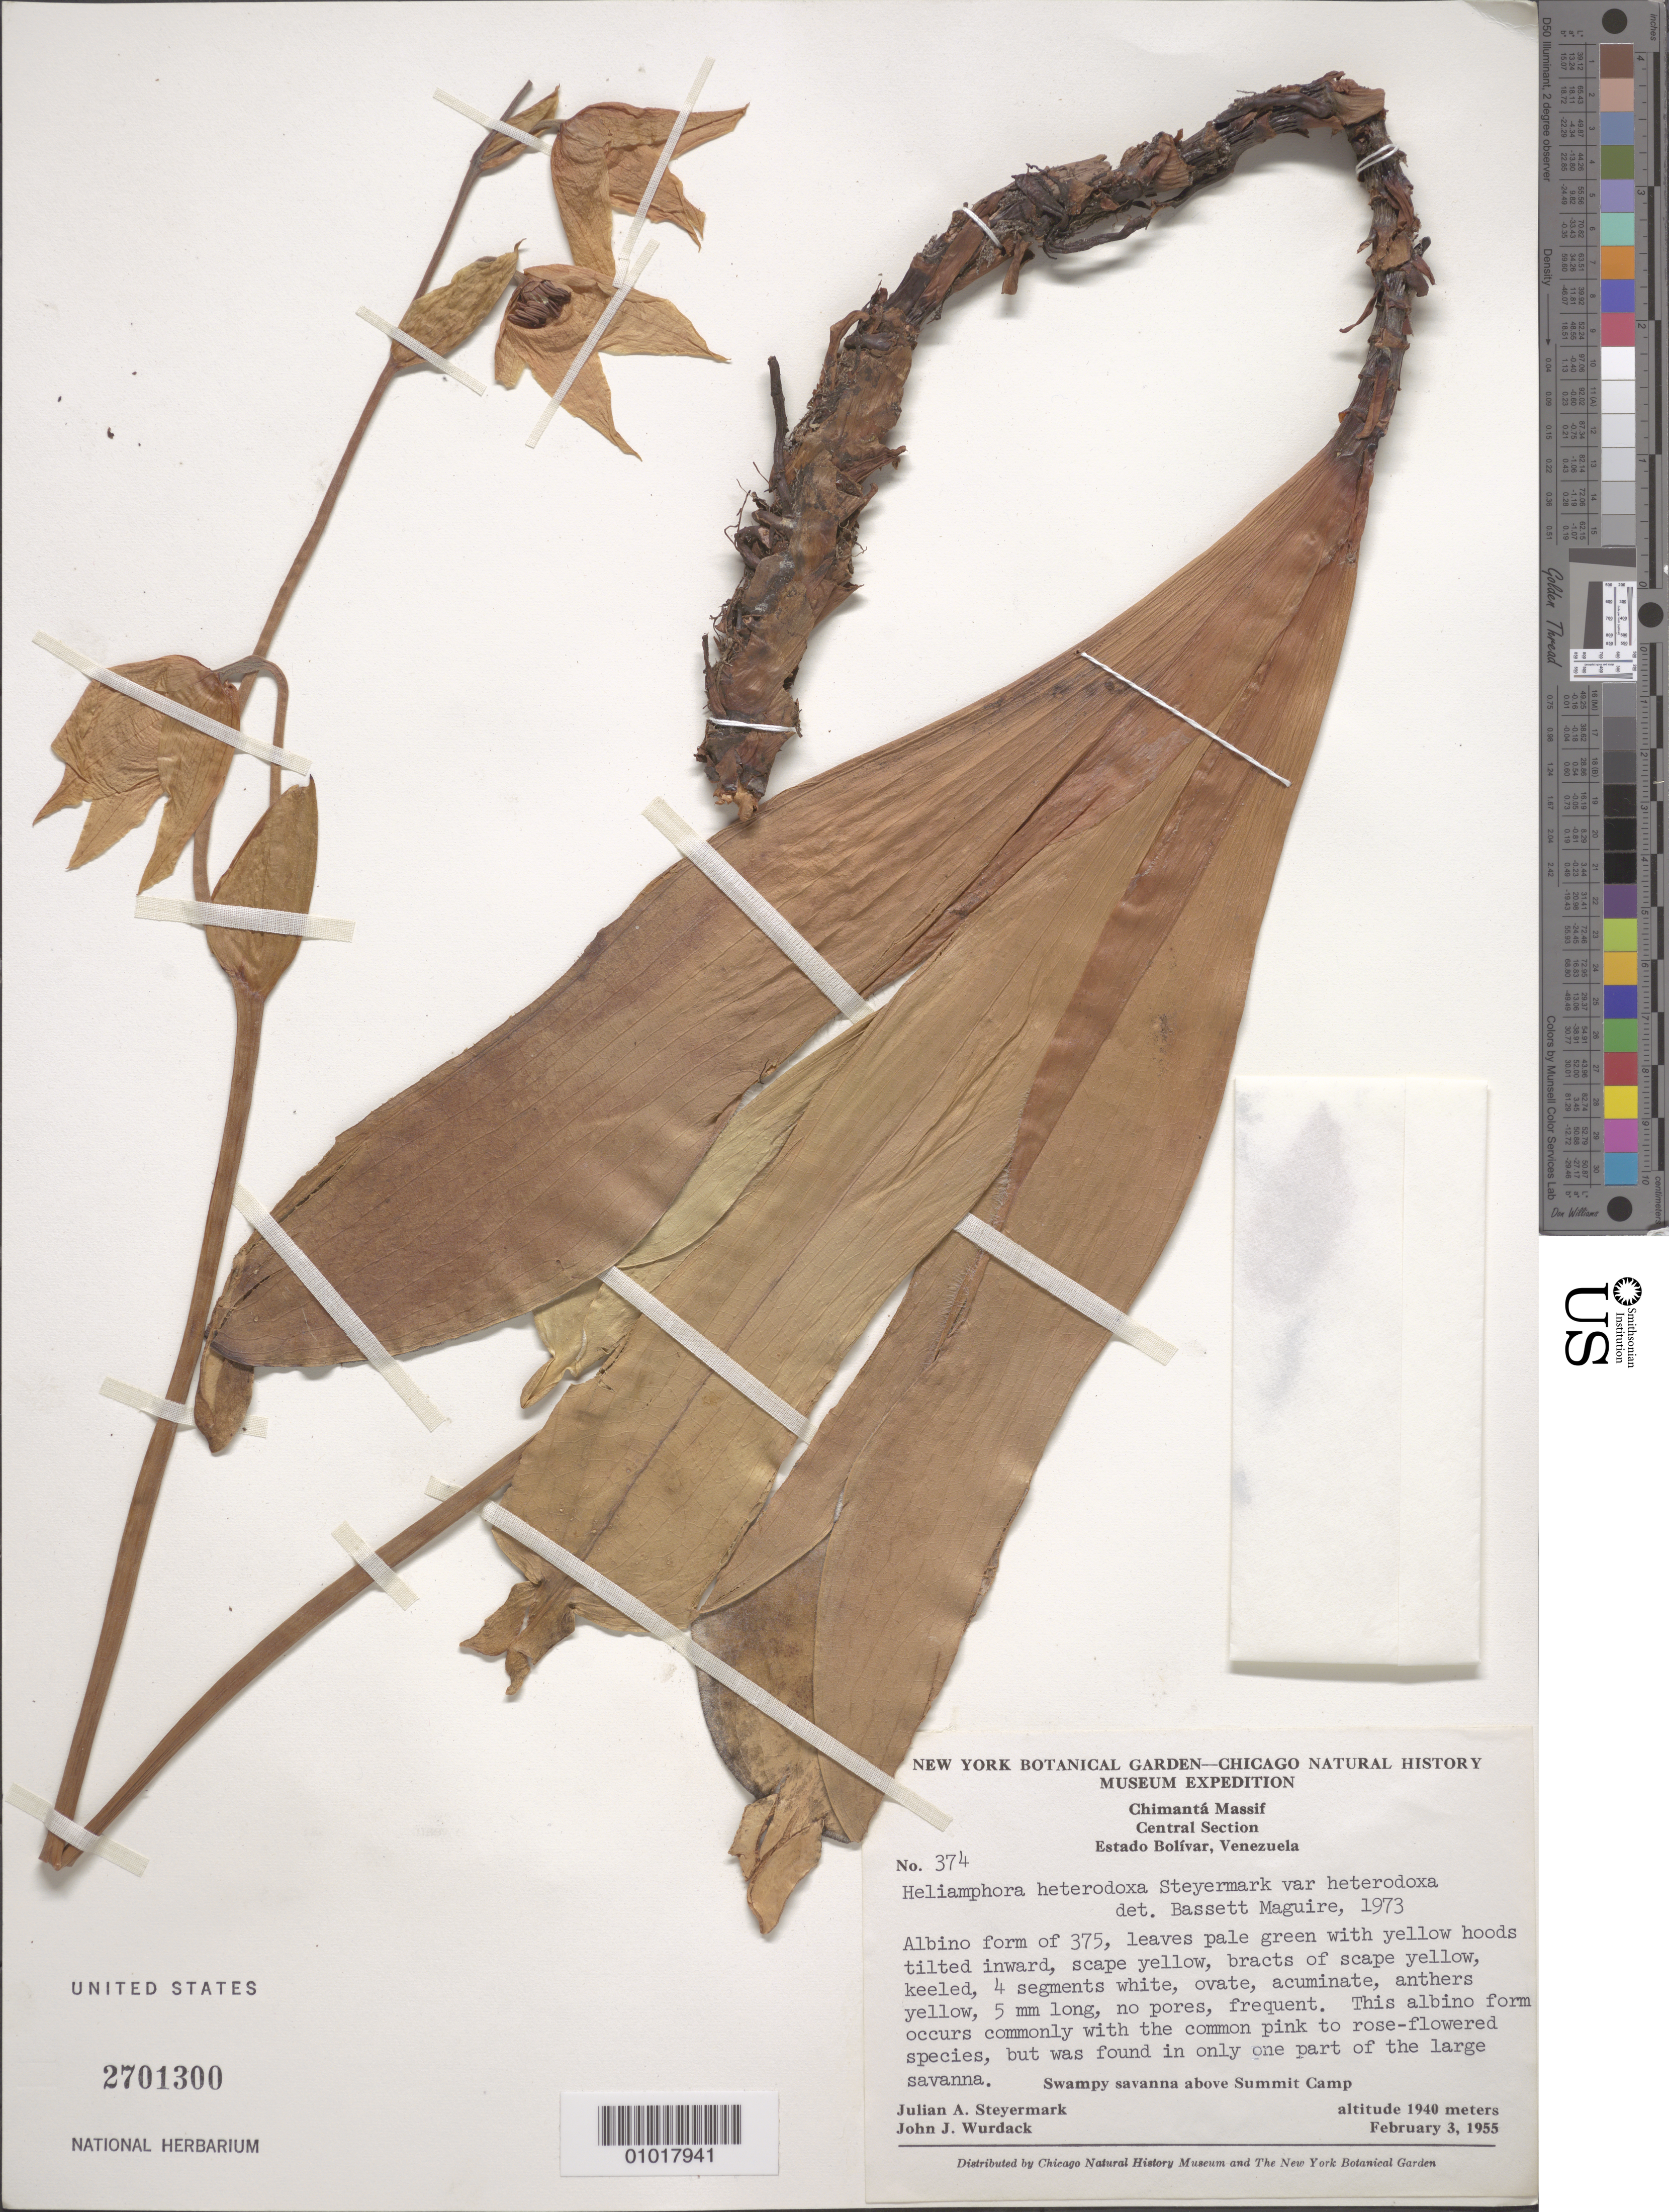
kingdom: Plantae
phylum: Tracheophyta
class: Magnoliopsida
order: Ericales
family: Sarraceniaceae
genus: Heliamphora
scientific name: Heliamphora heterodoxa var. heterodoxa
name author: Steyerm.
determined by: Maguire, Bassett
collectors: J. Steyermark & J. J. Wurdack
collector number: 374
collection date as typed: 3-Feb-55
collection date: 1955-02-03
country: Venezuela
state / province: Bolívar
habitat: Swampy savanna above Summit Camp.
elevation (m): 1940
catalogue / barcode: US 2701300